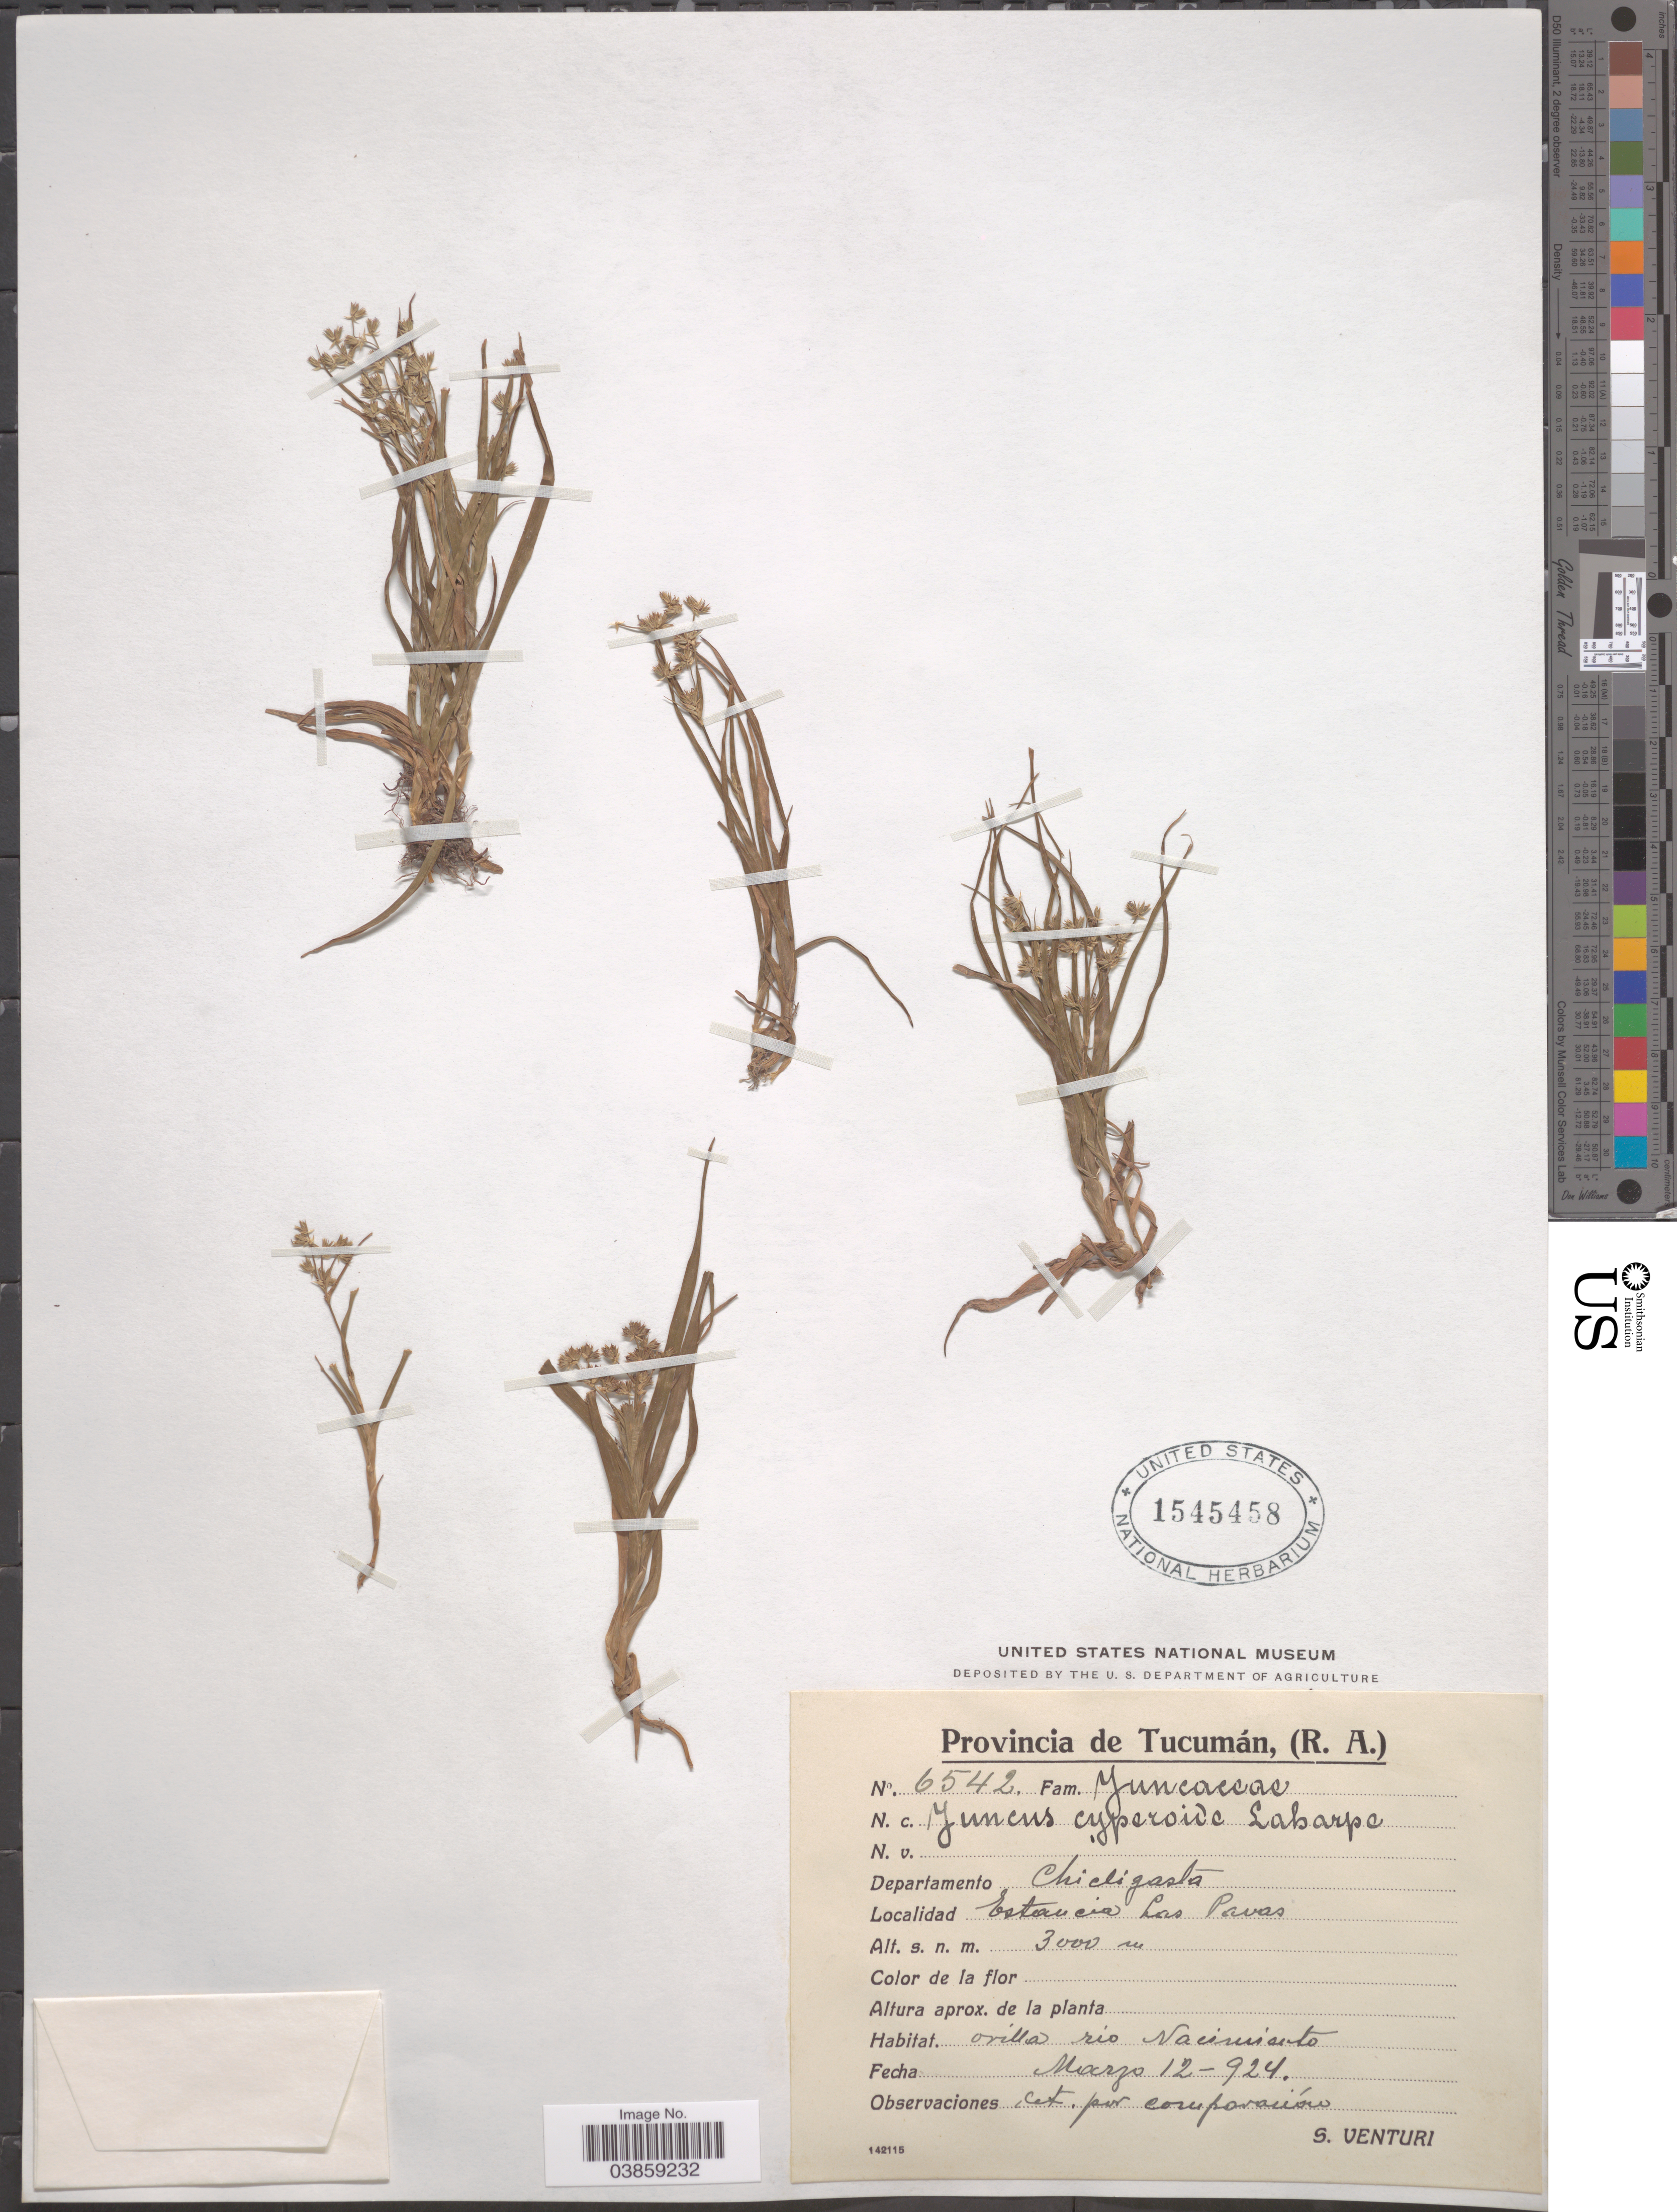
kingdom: Plantae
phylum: Tracheophyta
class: Liliopsida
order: Poales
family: Juncaceae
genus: Juncus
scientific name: Juncus cyperoides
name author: Laharpe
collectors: S. Venturi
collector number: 6542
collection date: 1924-03-12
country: Argentina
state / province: Tucuman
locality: Departamento Chicligasta, Estancia Las Pavas. Orilla rio Nacimiento.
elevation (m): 3000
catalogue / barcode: US 1545458